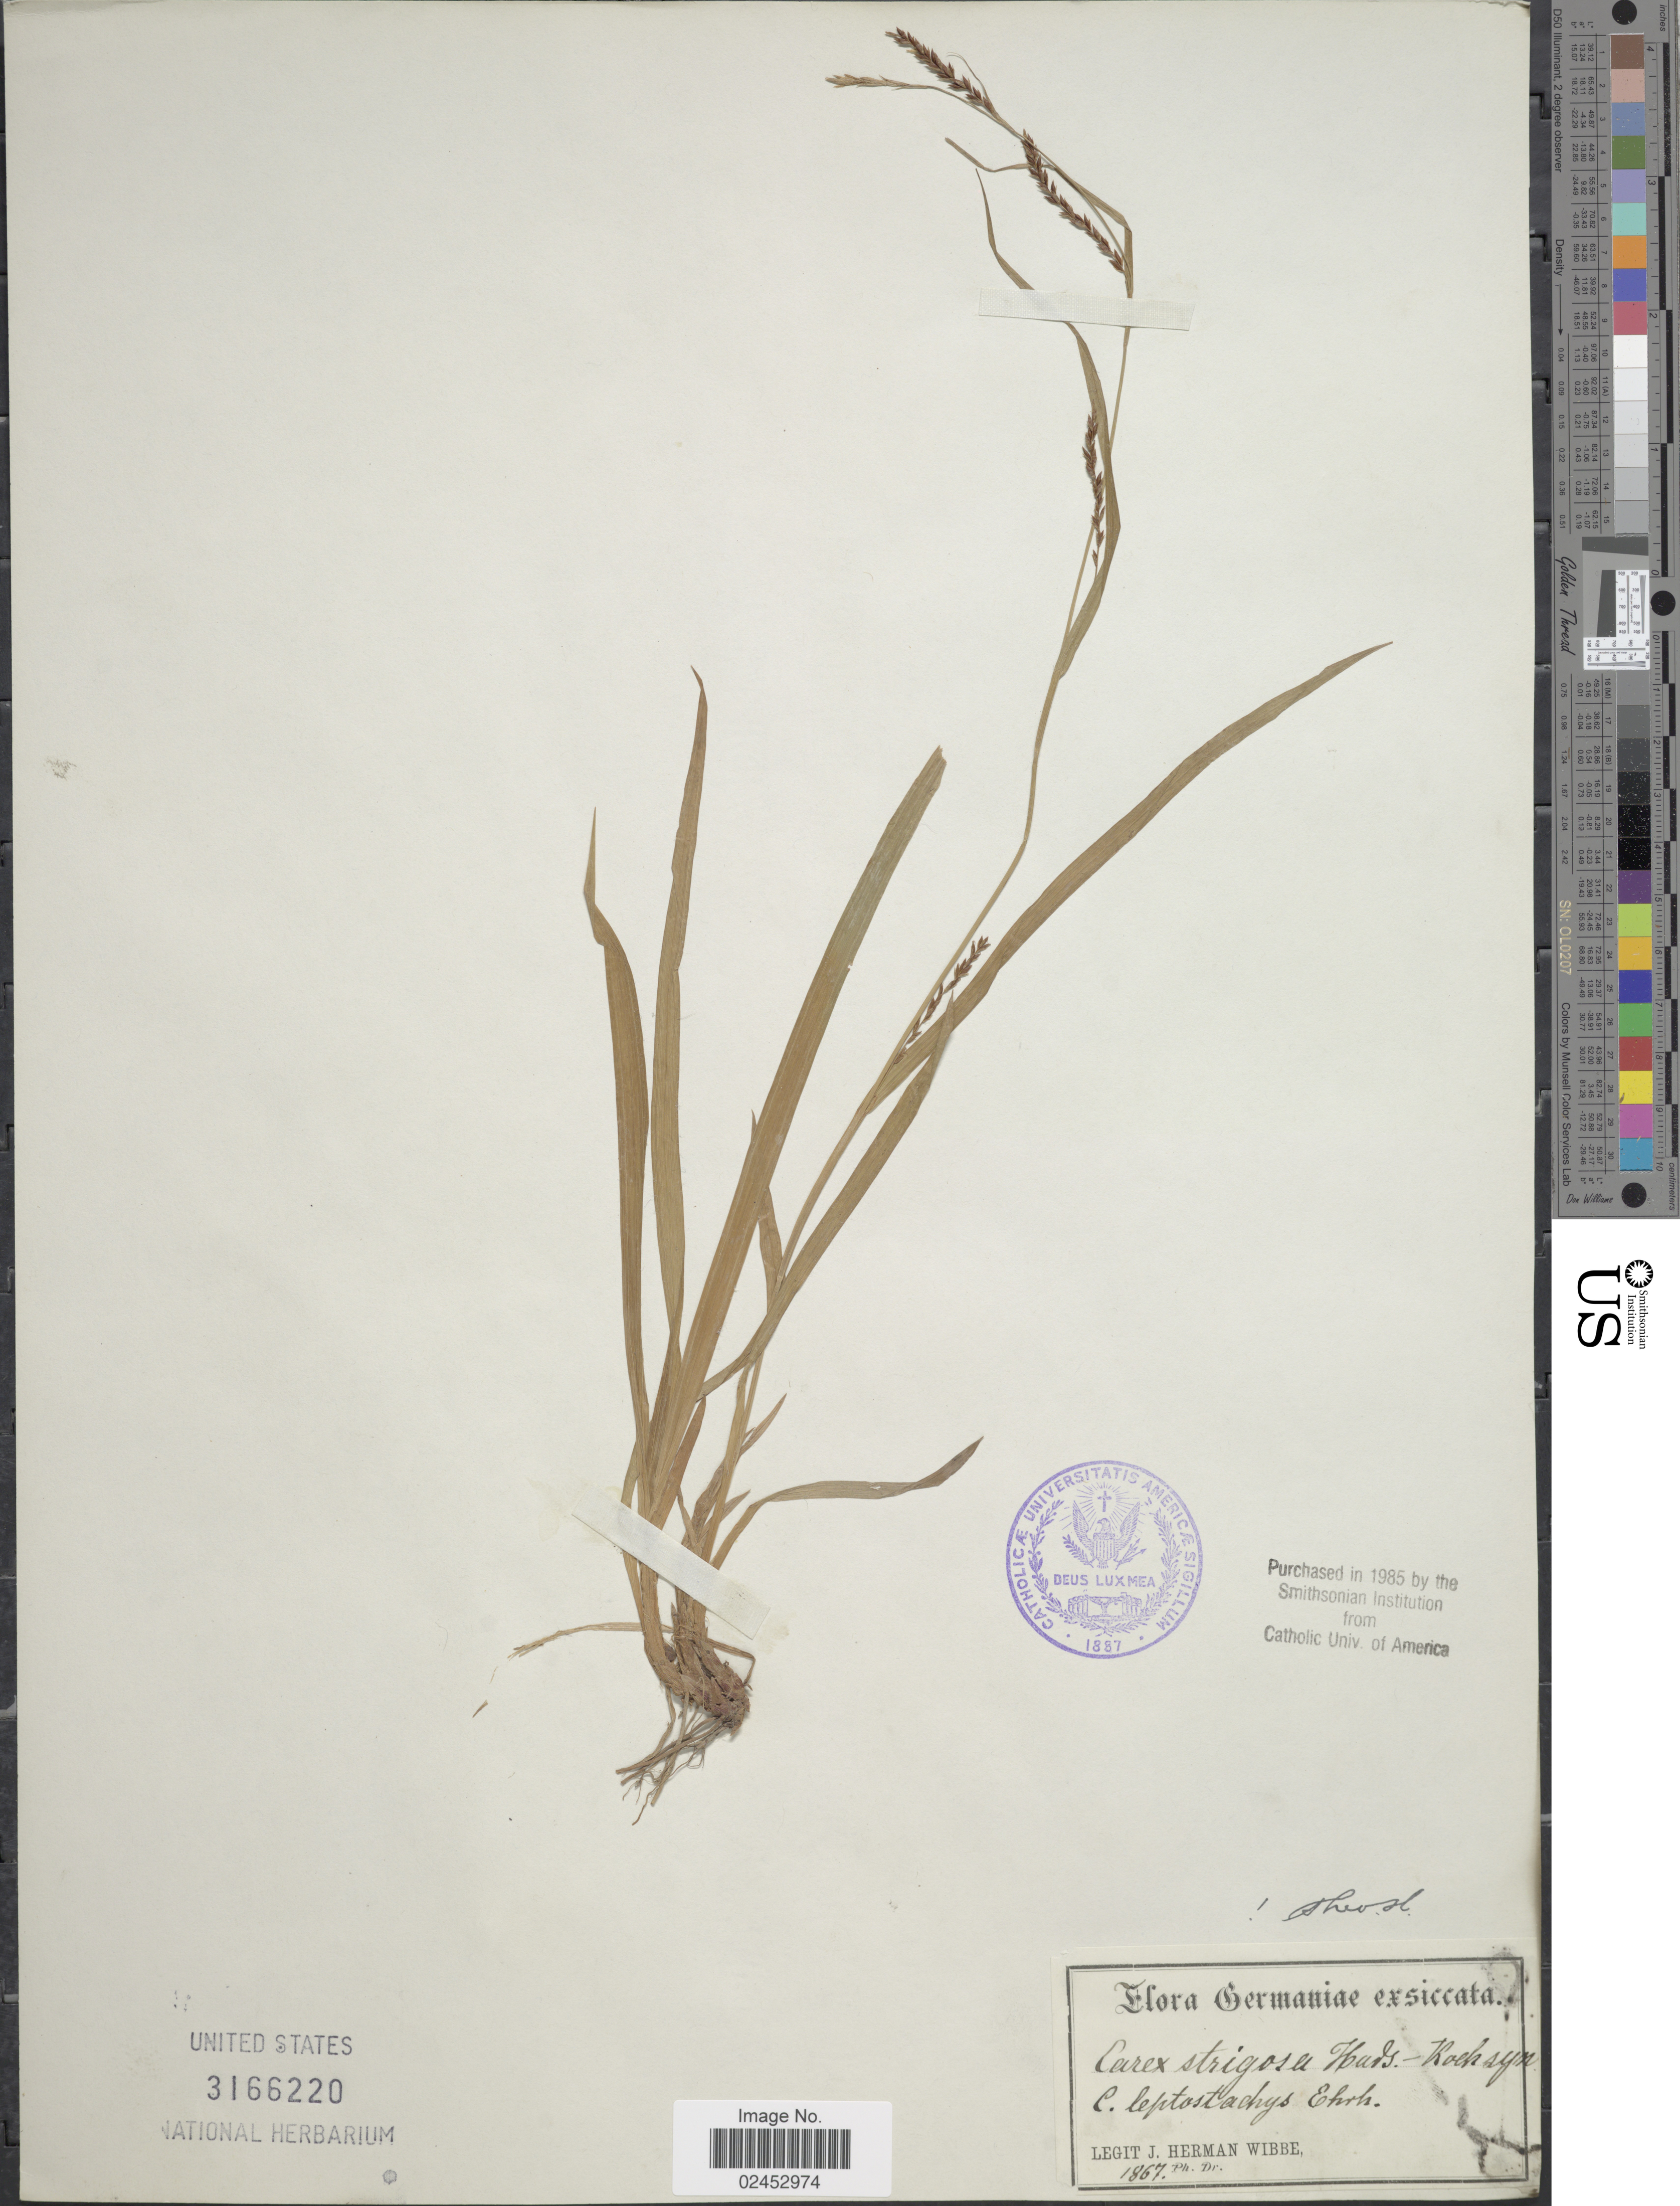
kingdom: Plantae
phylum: Tracheophyta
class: Liliopsida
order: Poales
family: Cyperaceae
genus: Carex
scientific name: Carex strigosa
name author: Huds.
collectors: J. Wibbe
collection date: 1867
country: Germany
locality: Germaniae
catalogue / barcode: US 3166220